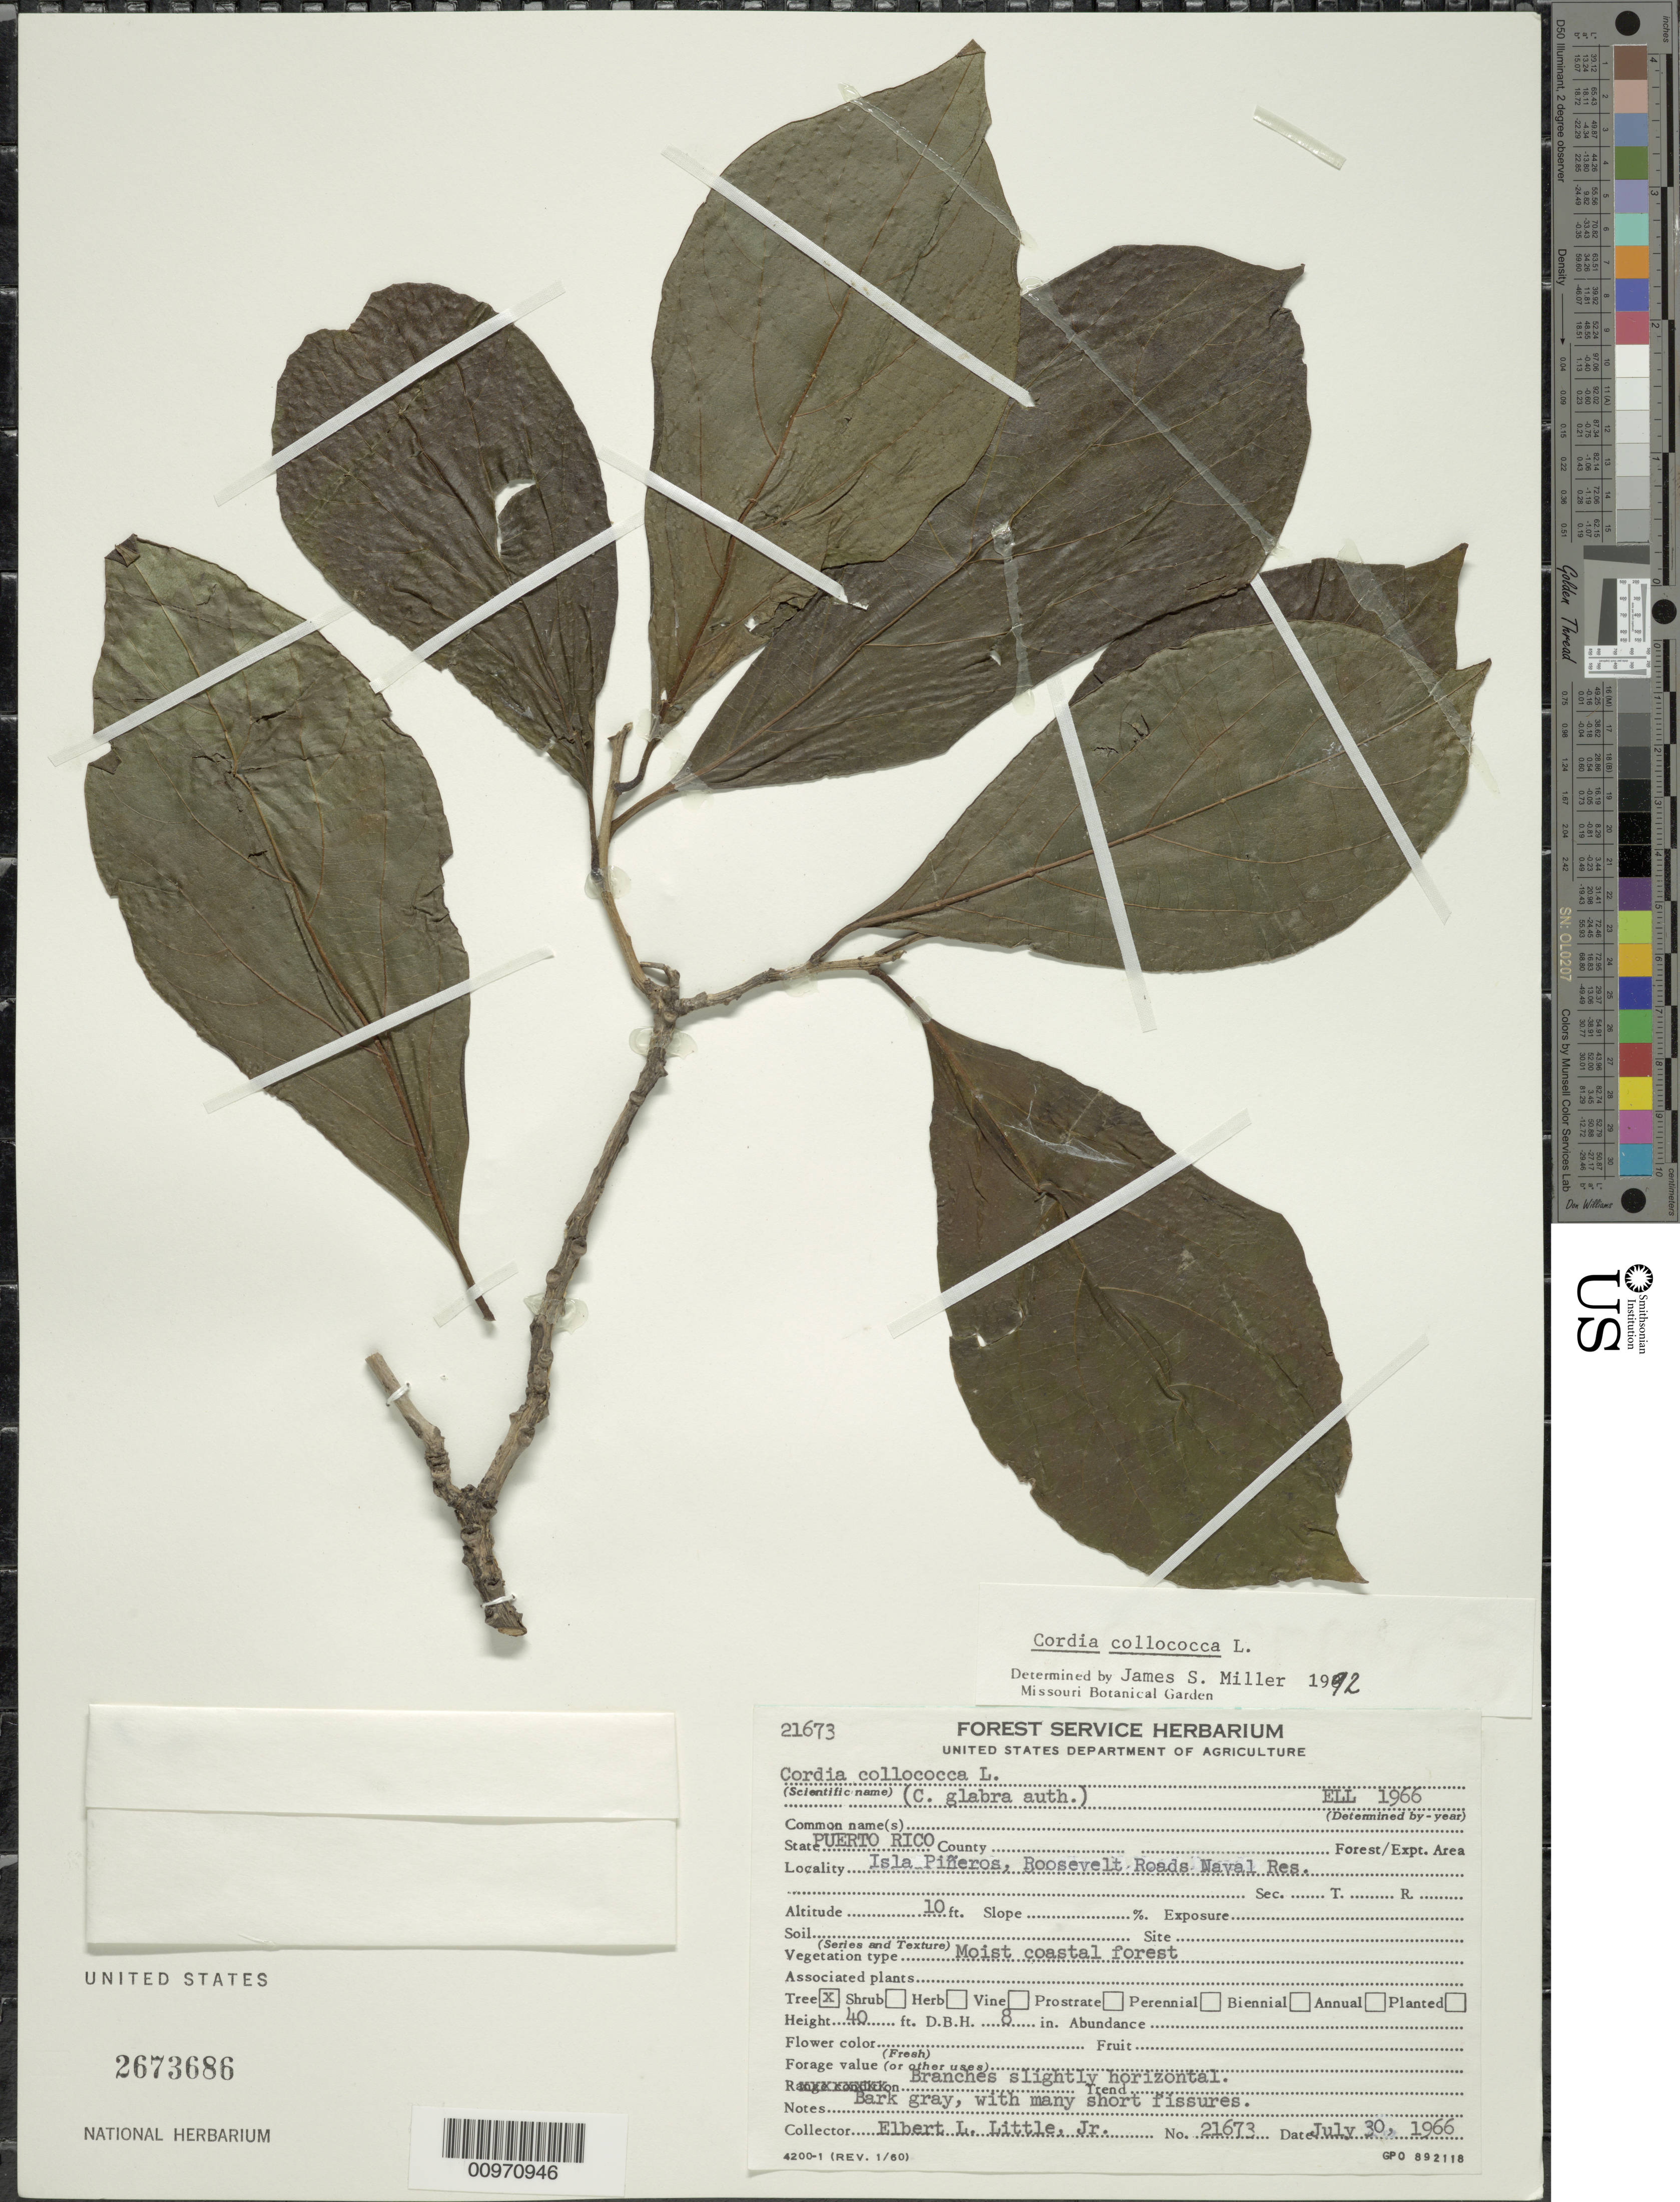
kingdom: Plantae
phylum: Tracheophyta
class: Magnoliopsida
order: Boraginales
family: Cordiaceae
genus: Cordia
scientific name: Cordia collococca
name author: L.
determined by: Miller, James S., (MO), Missouri Botanical Garden (UNITED STATES)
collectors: E. L. Little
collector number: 21673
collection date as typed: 30 Jul 1966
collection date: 1966-07-30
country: Puerto Rico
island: Piñeros I.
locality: Isla Piñeros, Roosevelt Roads Naval Res.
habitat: Moist coastal forest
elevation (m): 3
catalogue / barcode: US 2673686